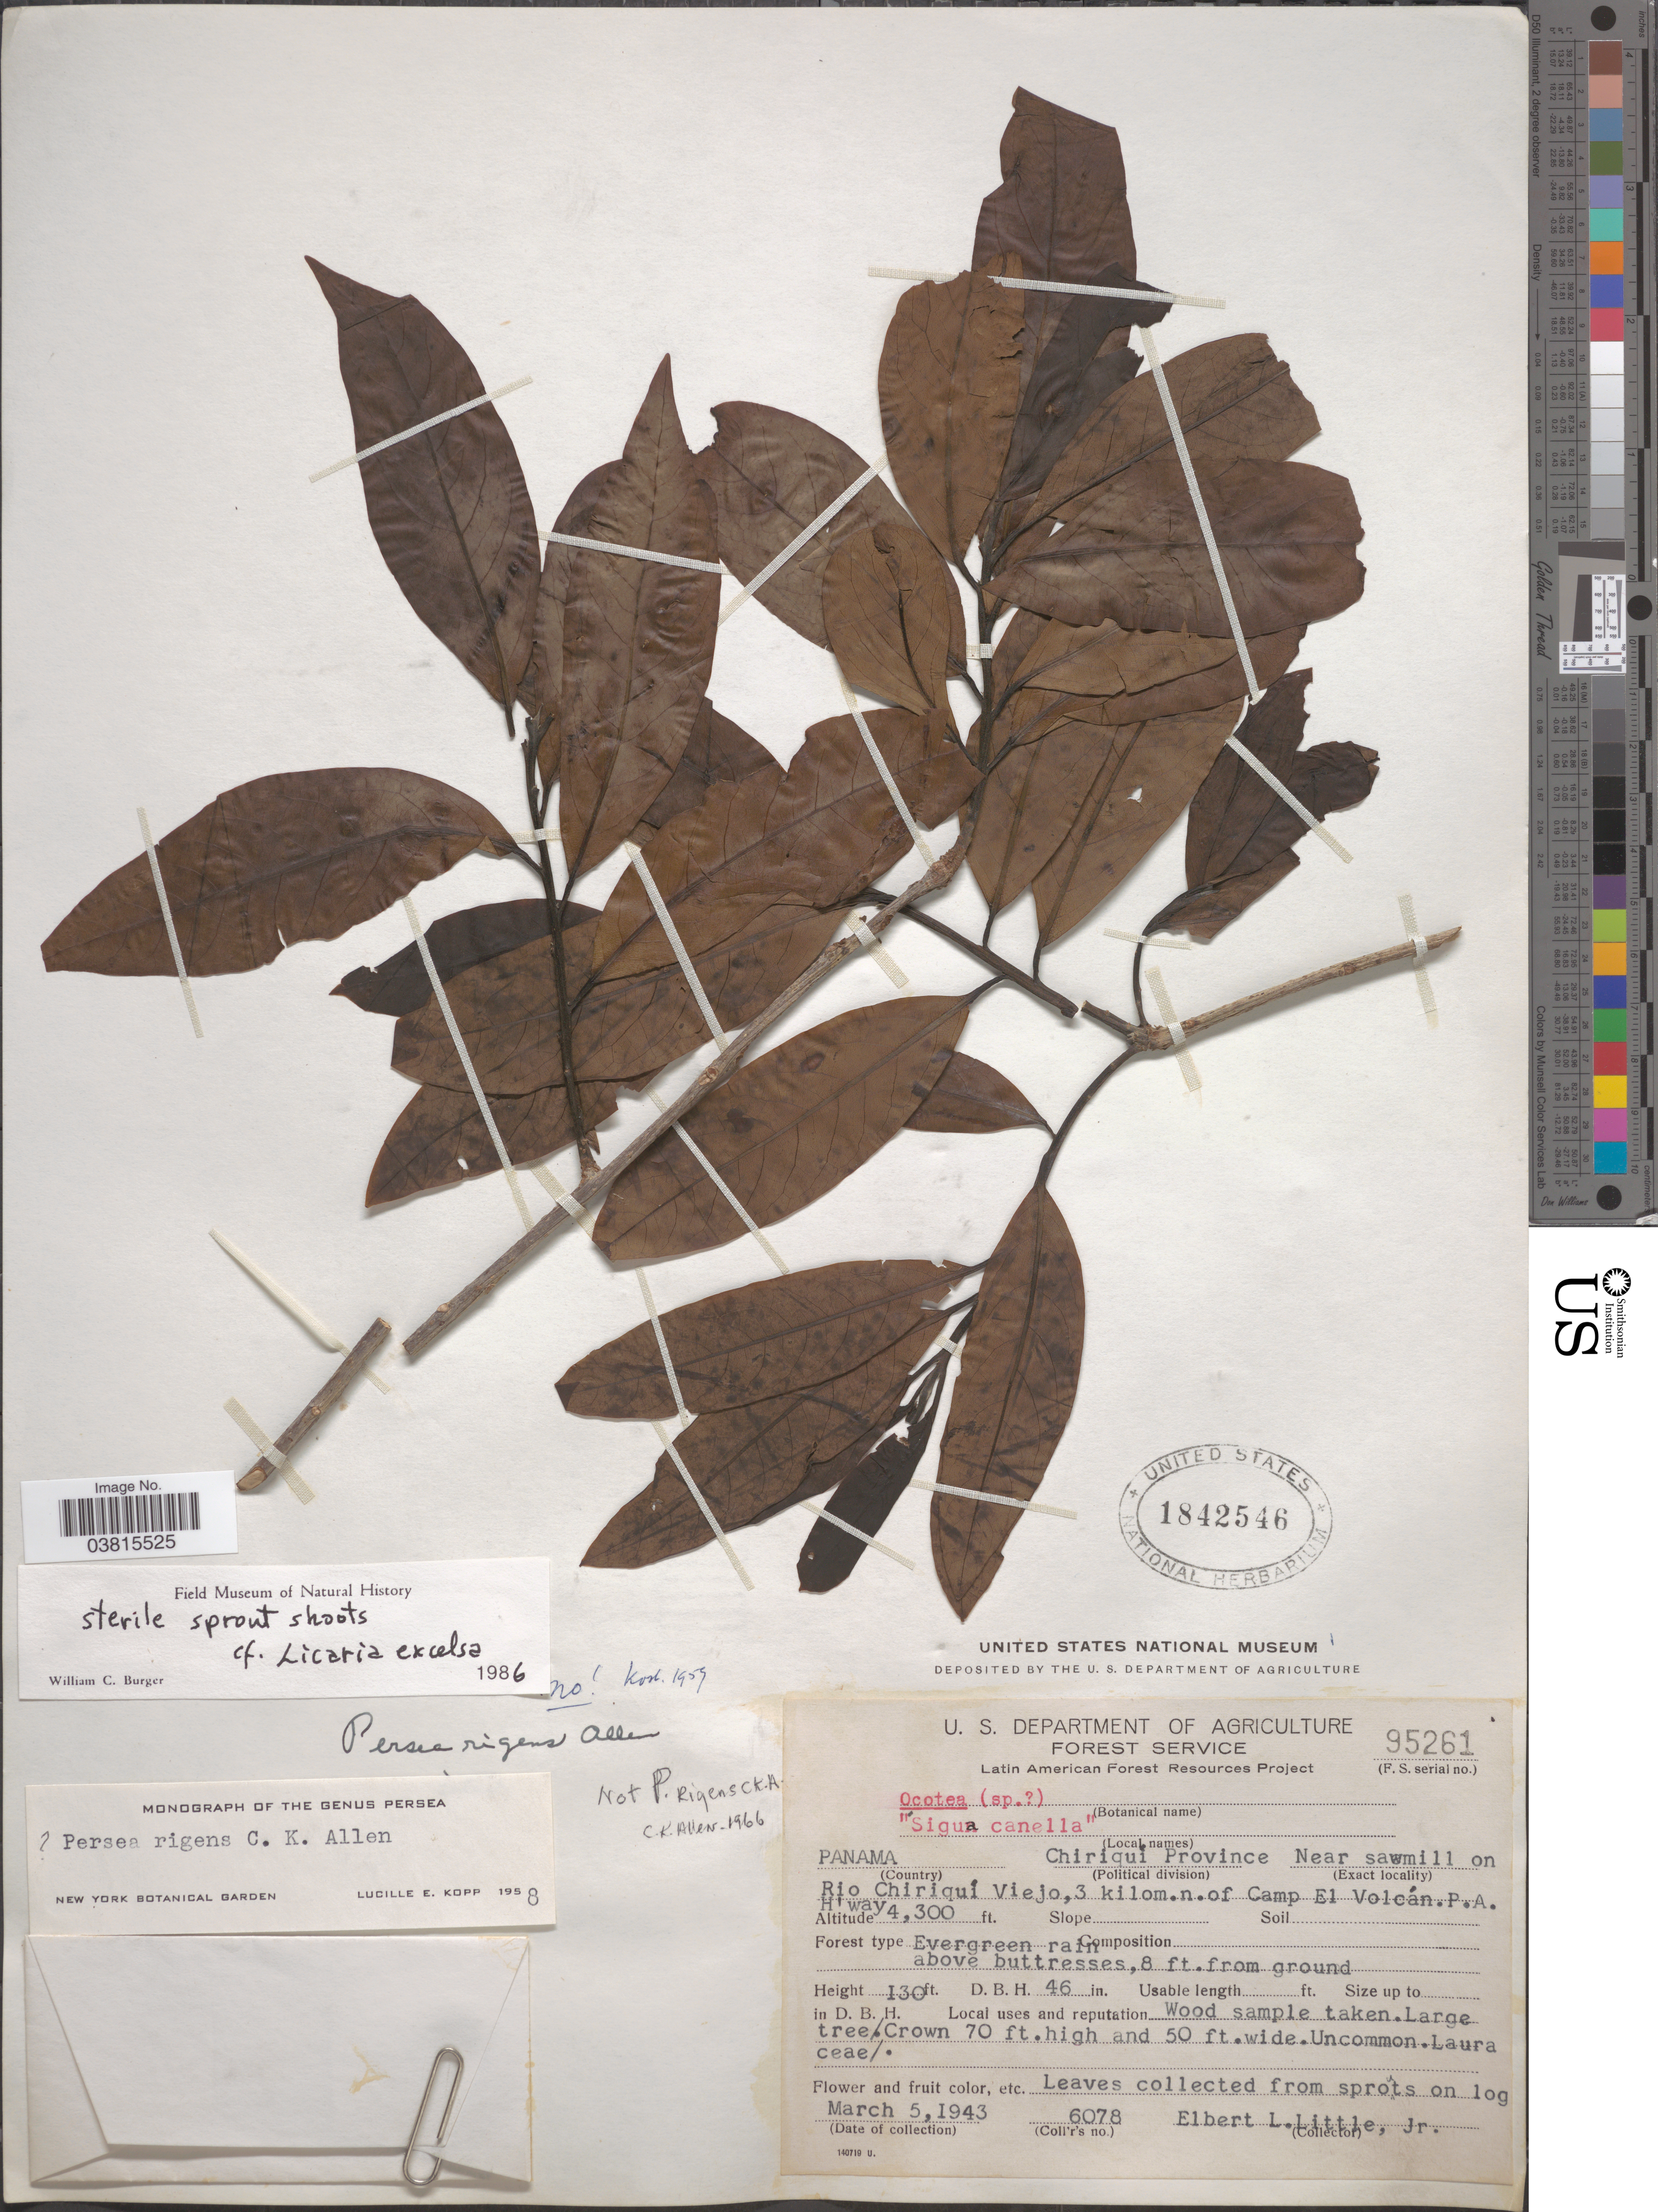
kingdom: Plantae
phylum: Tracheophyta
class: Magnoliopsida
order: Laurales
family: Lauraceae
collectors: E. L. Little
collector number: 6078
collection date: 1943-03-05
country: Panama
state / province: Chiriqui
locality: Near sawmill on Rio Chiriqui Viejo, 3 kilom. n. of Camp El Volcán. P.A. H'way.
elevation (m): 1311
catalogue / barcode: US 1842546